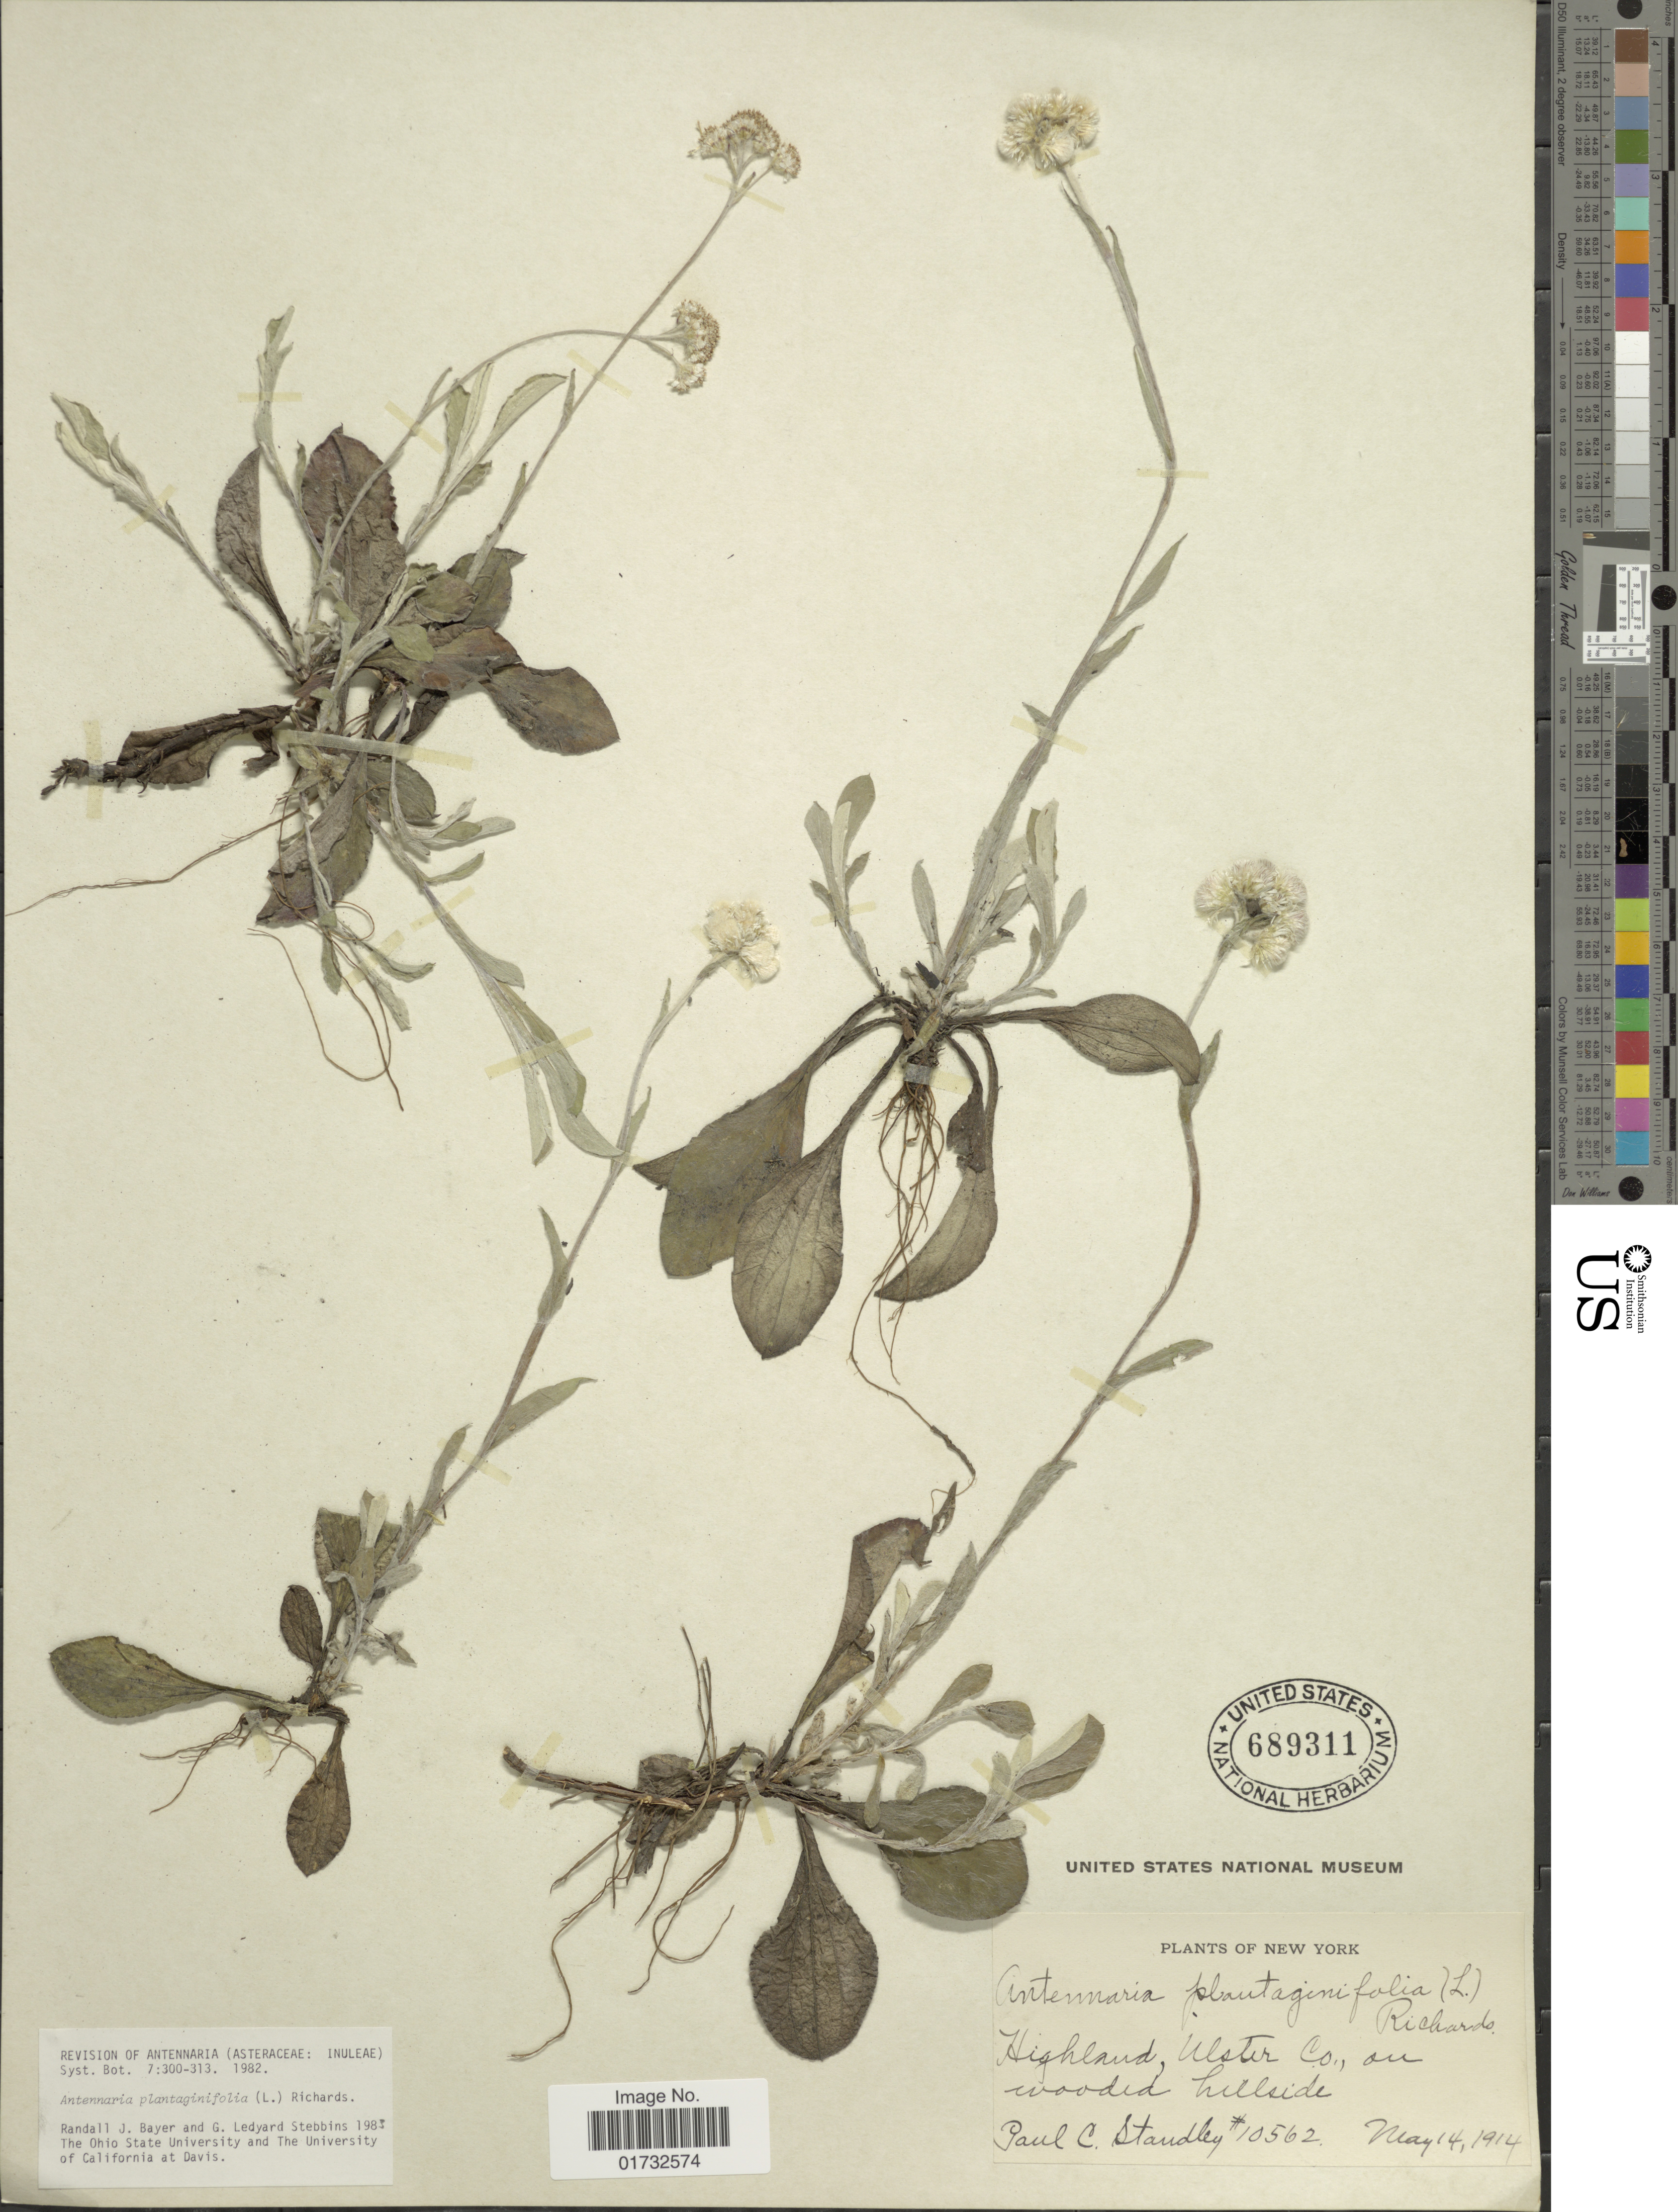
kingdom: Plantae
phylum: Tracheophyta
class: Magnoliopsida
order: Asterales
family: Asteraceae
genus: Antennaria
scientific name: Antennaria plantaginifolia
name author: (L.) Richardson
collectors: P. C. Standley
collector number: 10562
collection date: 1914-05-14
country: United States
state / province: New York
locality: Highland, Ulster Co.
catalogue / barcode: US 689311